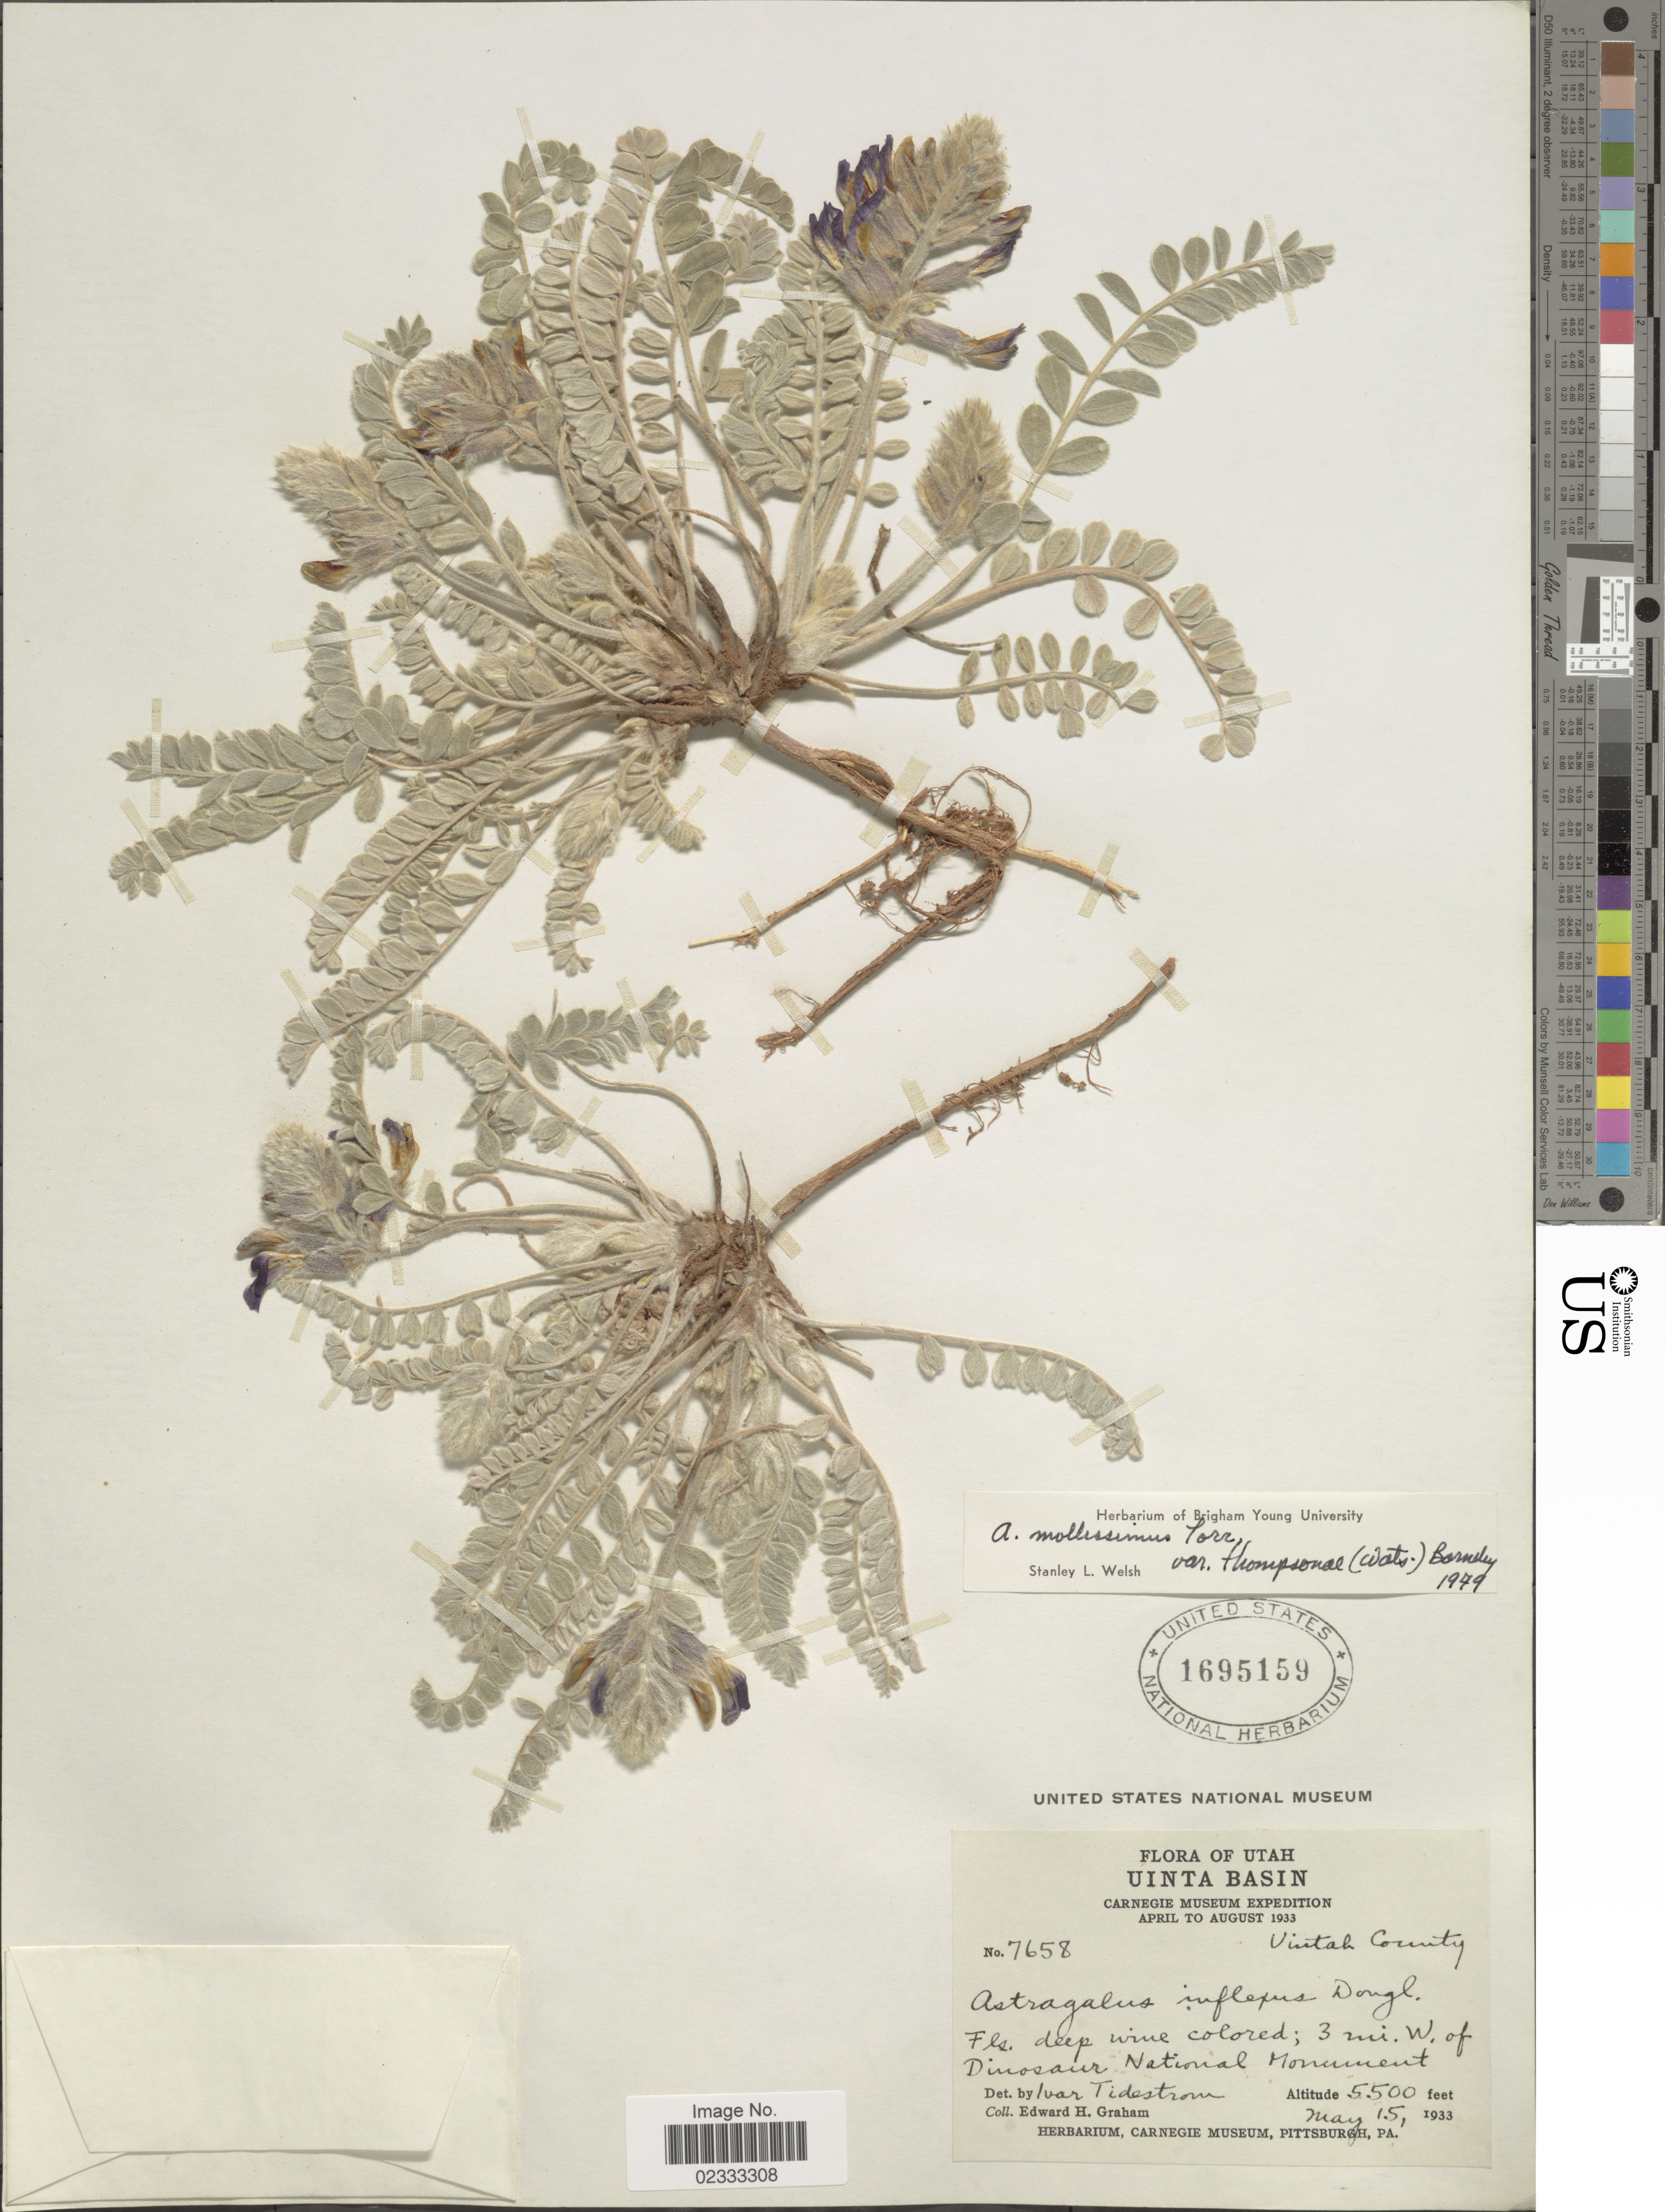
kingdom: Plantae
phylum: Tracheophyta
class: Magnoliopsida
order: Fabales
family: Fabaceae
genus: Astragalus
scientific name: Astragalus mollissimus var. thompsoniae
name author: (S. Watson) Barneby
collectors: E. H. Graham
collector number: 7658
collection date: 1933-05-15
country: United States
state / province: Utah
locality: Uinta Basin, Uintah County, 3 mi. W. of Dinosaur National Monument.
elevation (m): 1676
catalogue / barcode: US 1695159